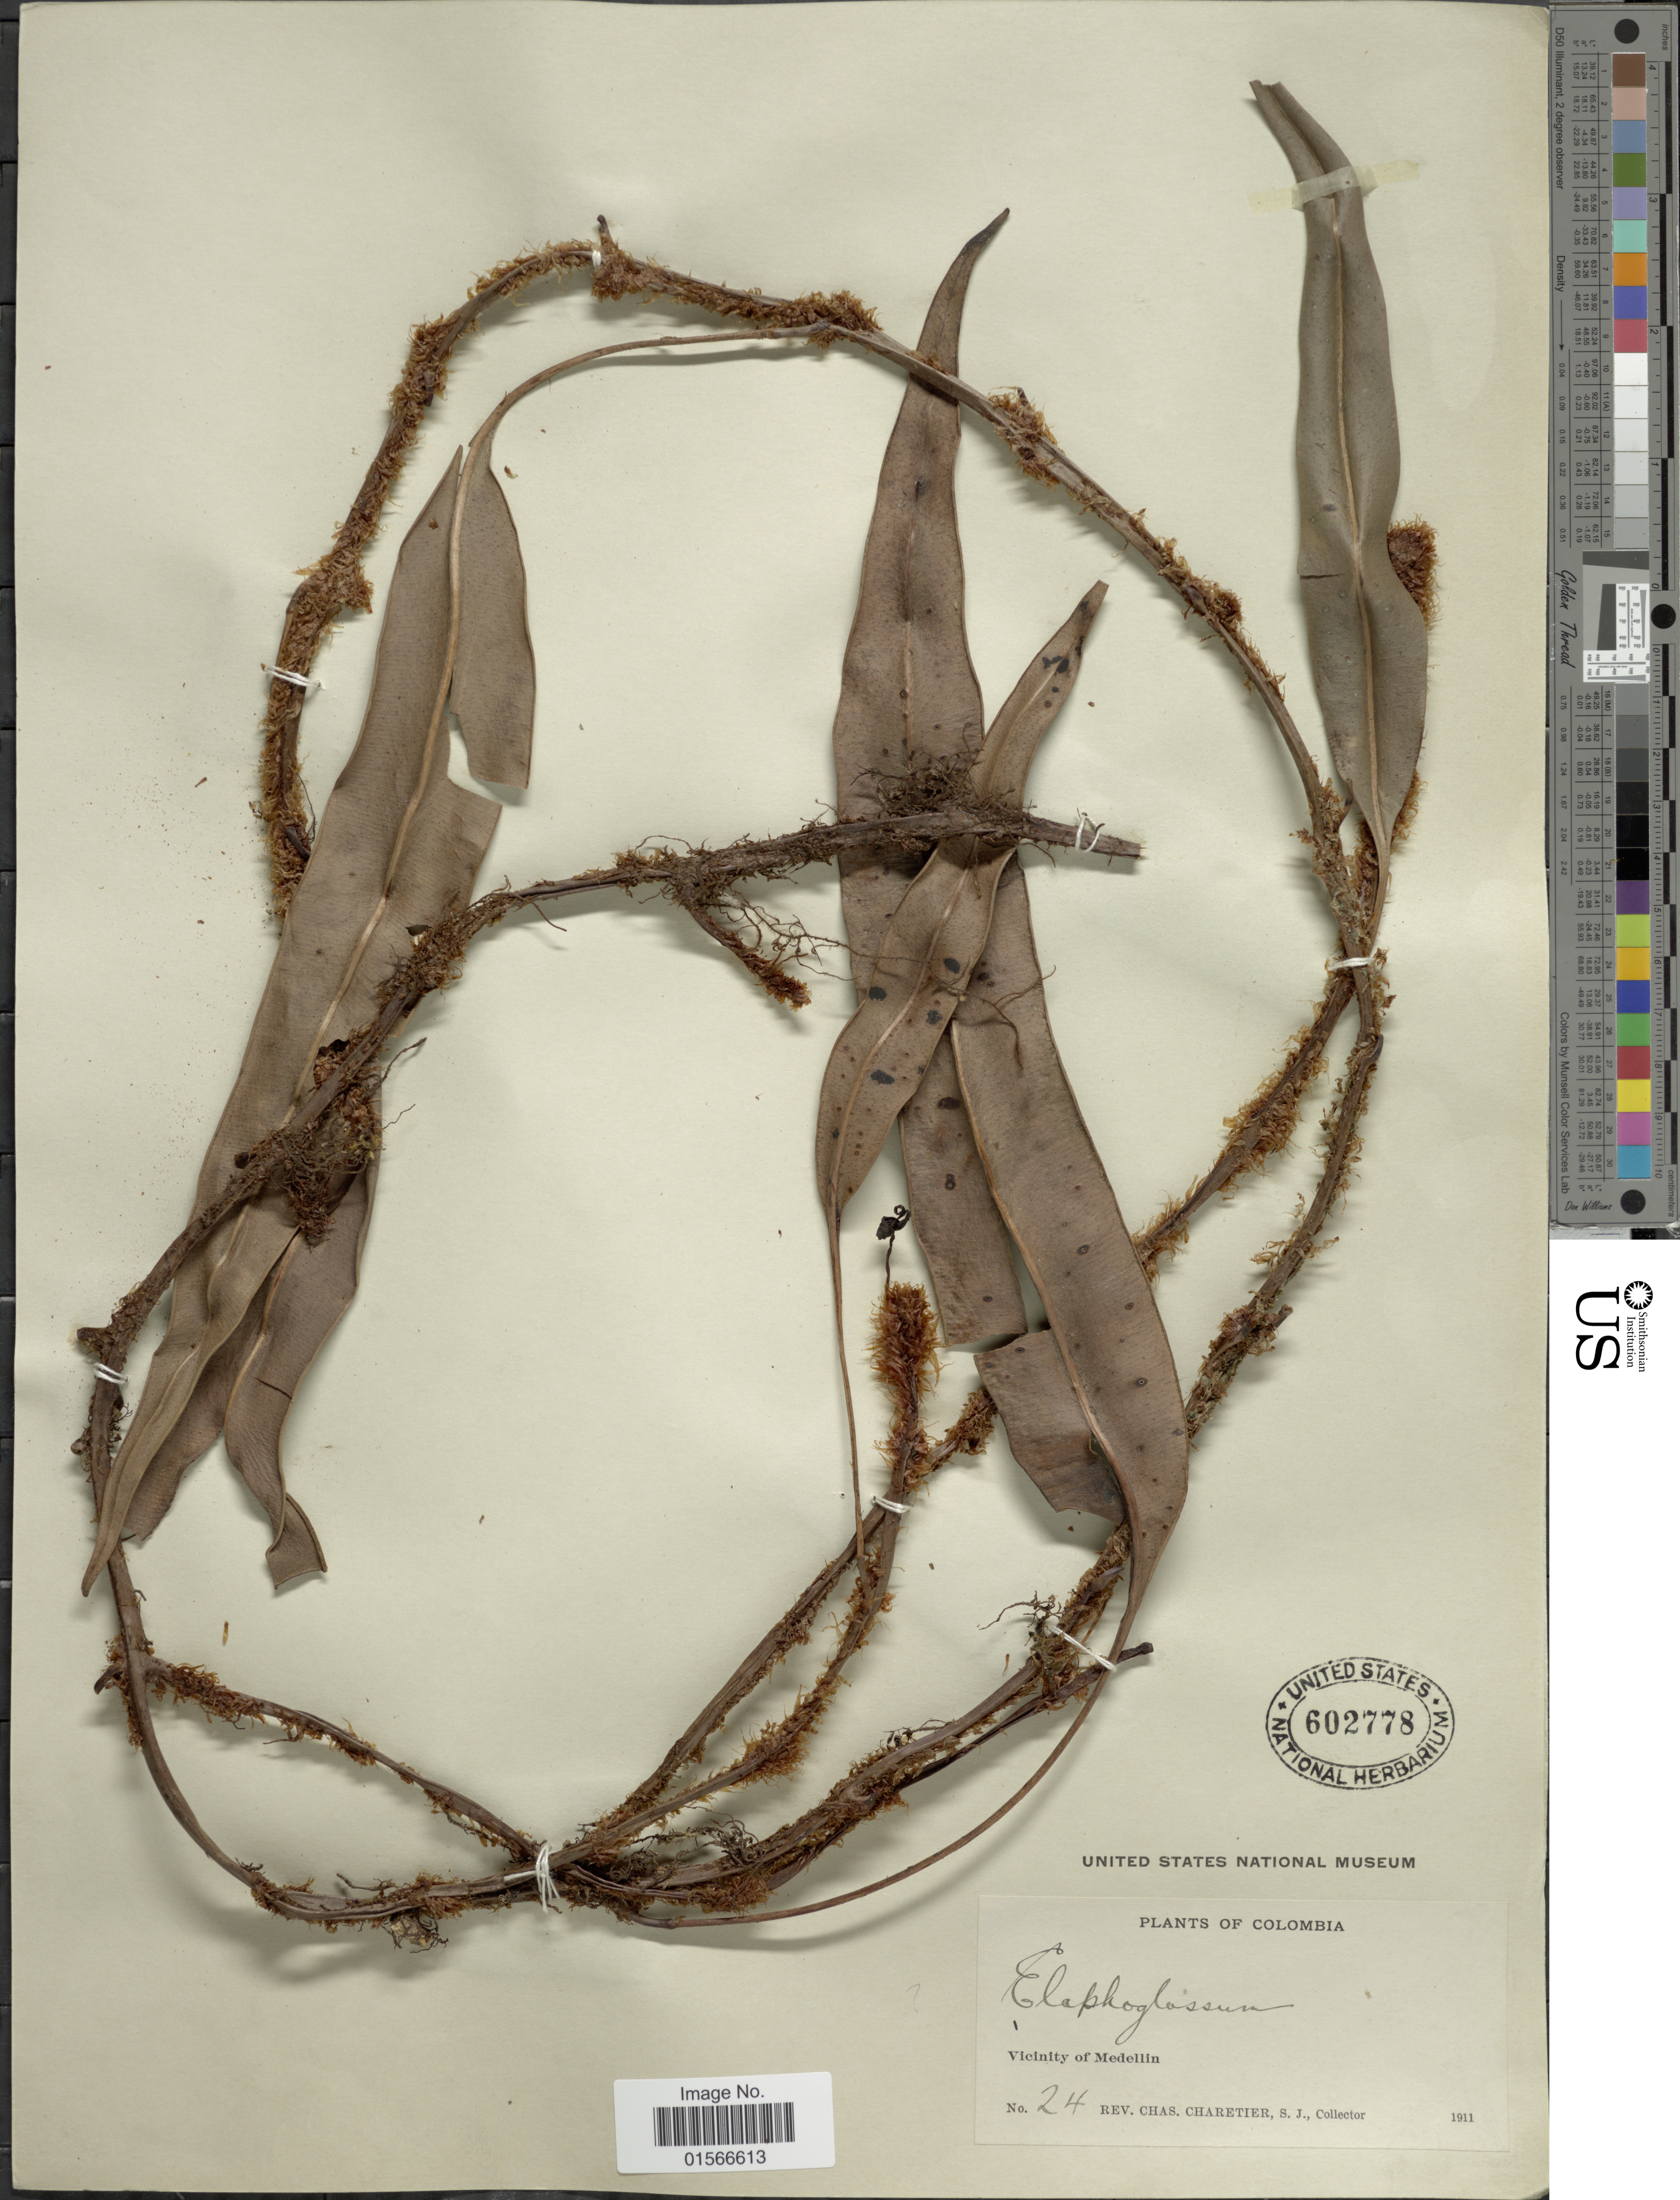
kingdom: Plantae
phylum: Tracheophyta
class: Polypodiopsida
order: Polypodiales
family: Dryopteridaceae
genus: Elaphoglossum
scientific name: Elaphoglossum glossophyllum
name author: Hieron.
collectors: C. Charetier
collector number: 24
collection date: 1911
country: Colombia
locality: Vicinity of Medellin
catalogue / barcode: US 602778